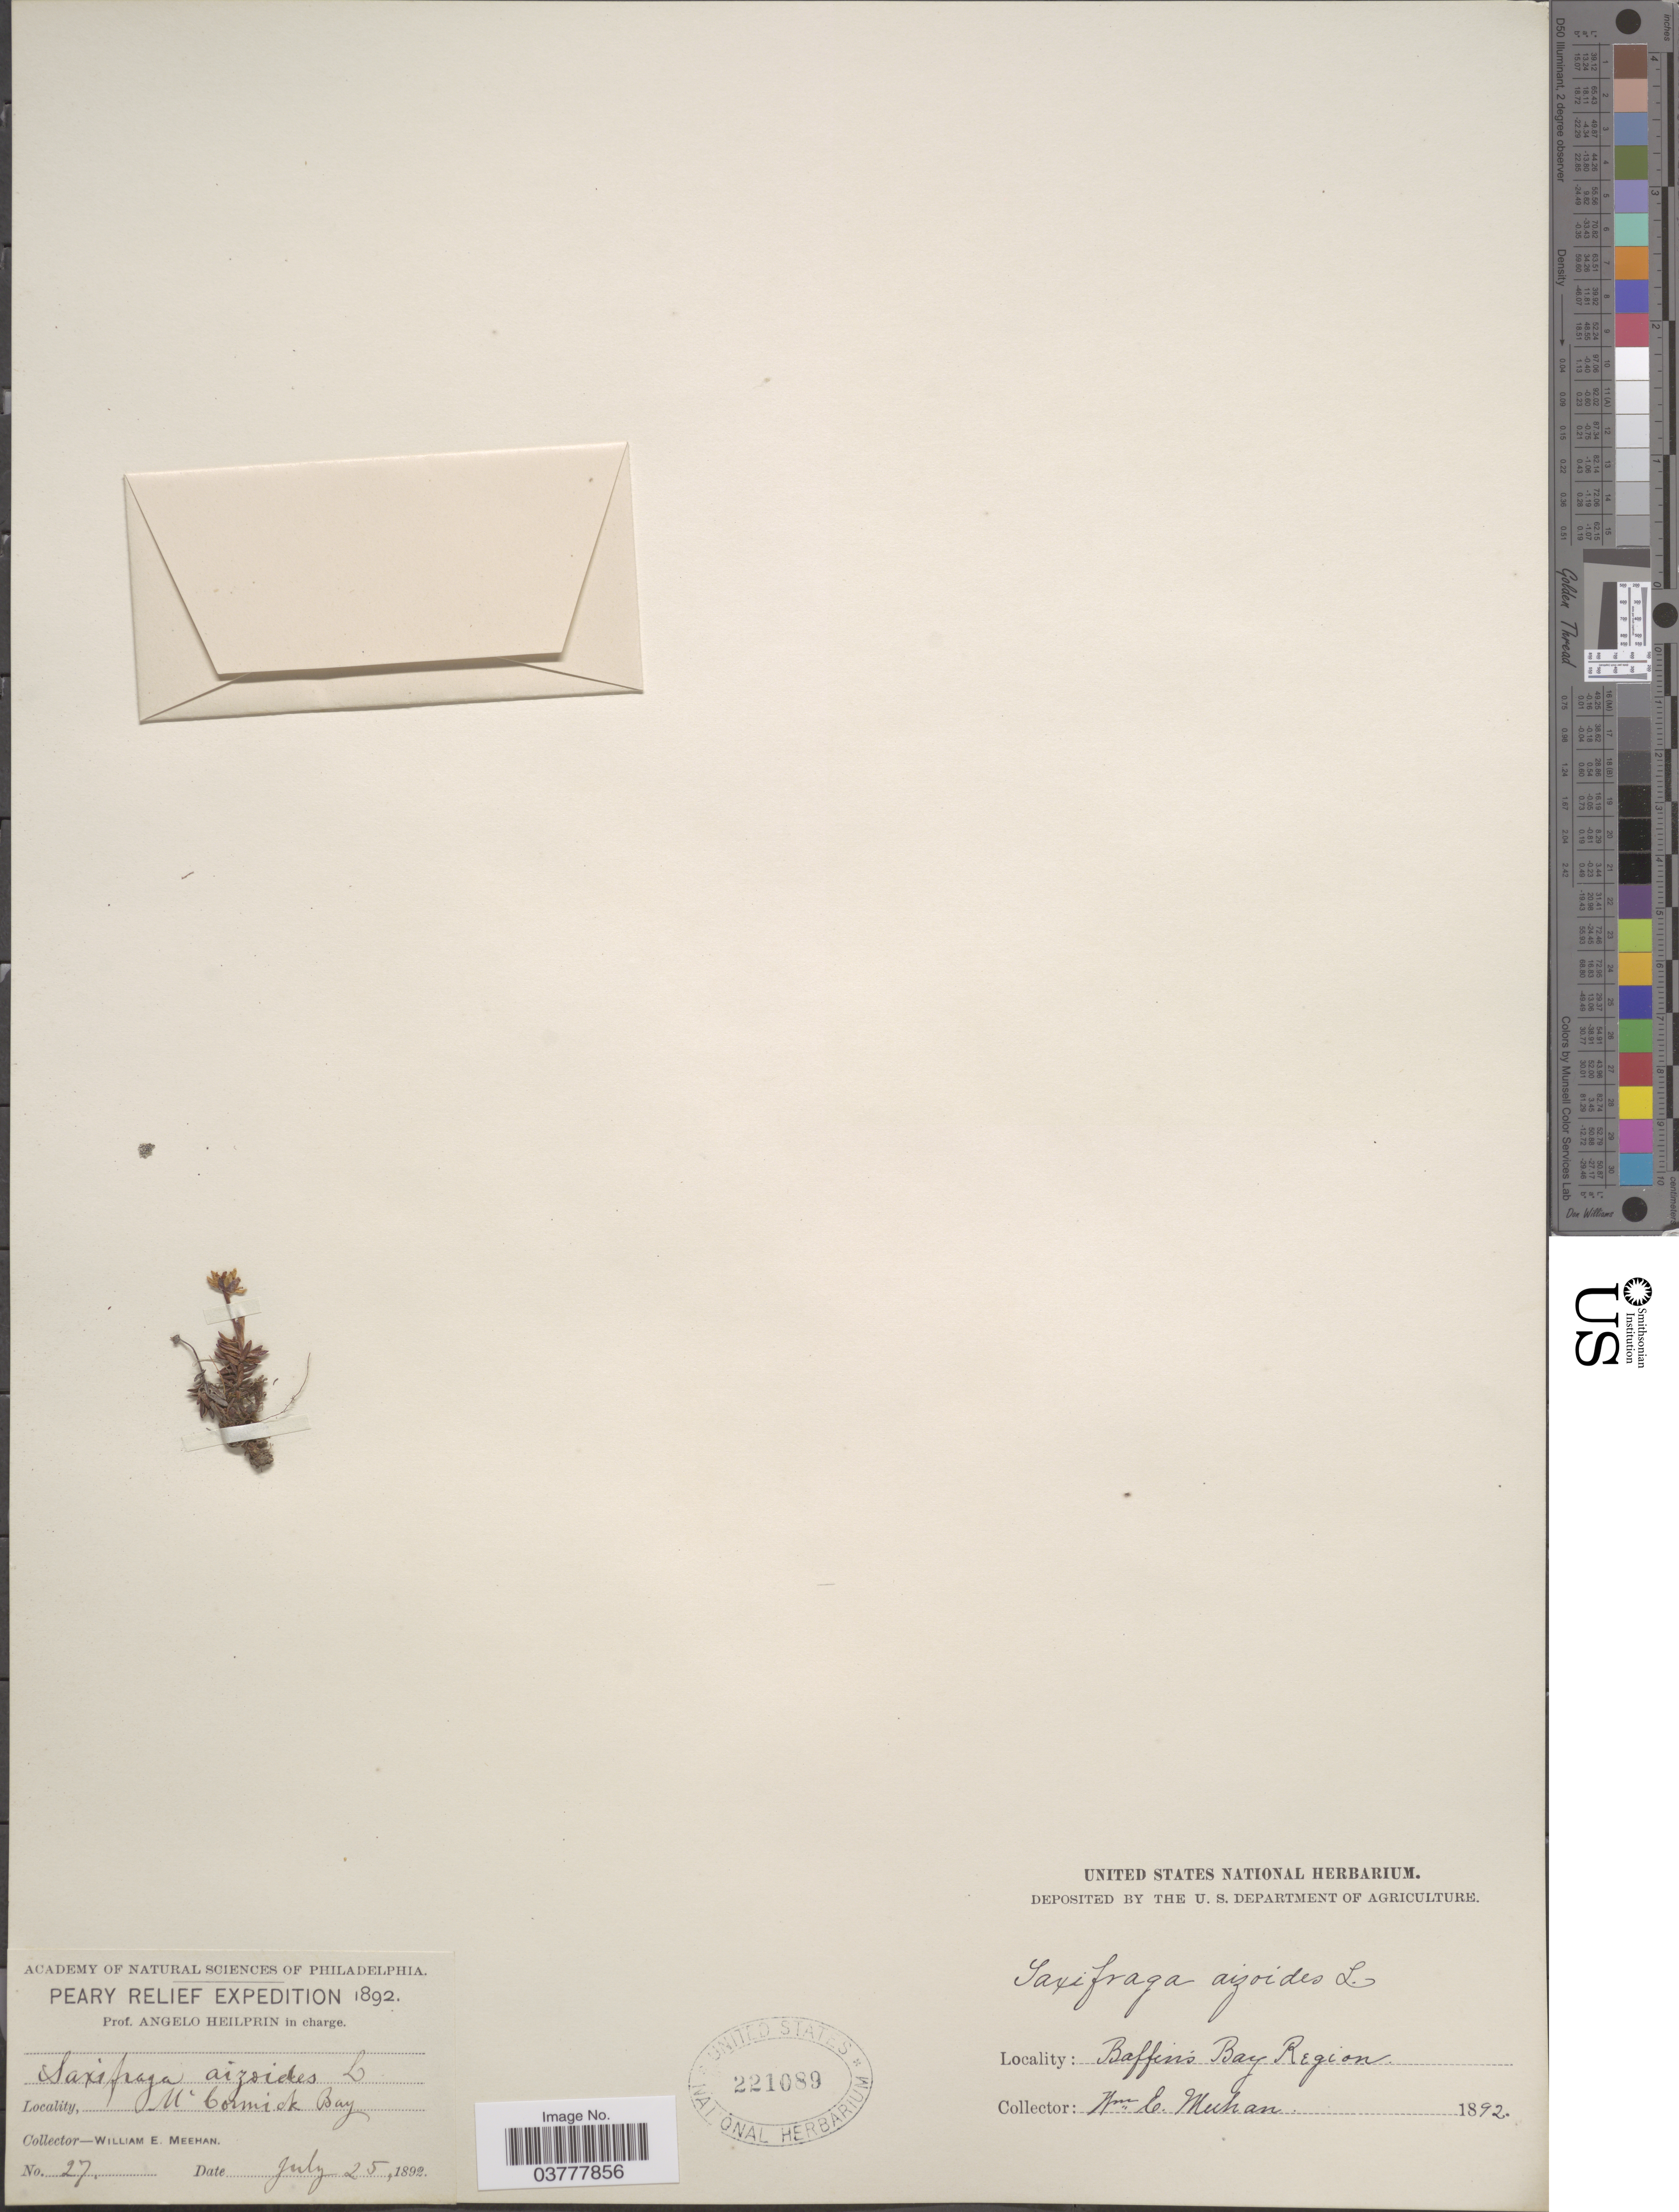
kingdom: Plantae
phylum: Tracheophyta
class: Magnoliopsida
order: Saxifragales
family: Saxifragaceae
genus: Saxifraga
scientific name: Saxifraga aizoides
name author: L.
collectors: W. Meehan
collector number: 27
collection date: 1892-07-25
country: Greenland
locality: Mc Cormick Bay. Baffins Bay Region.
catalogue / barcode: US 221089